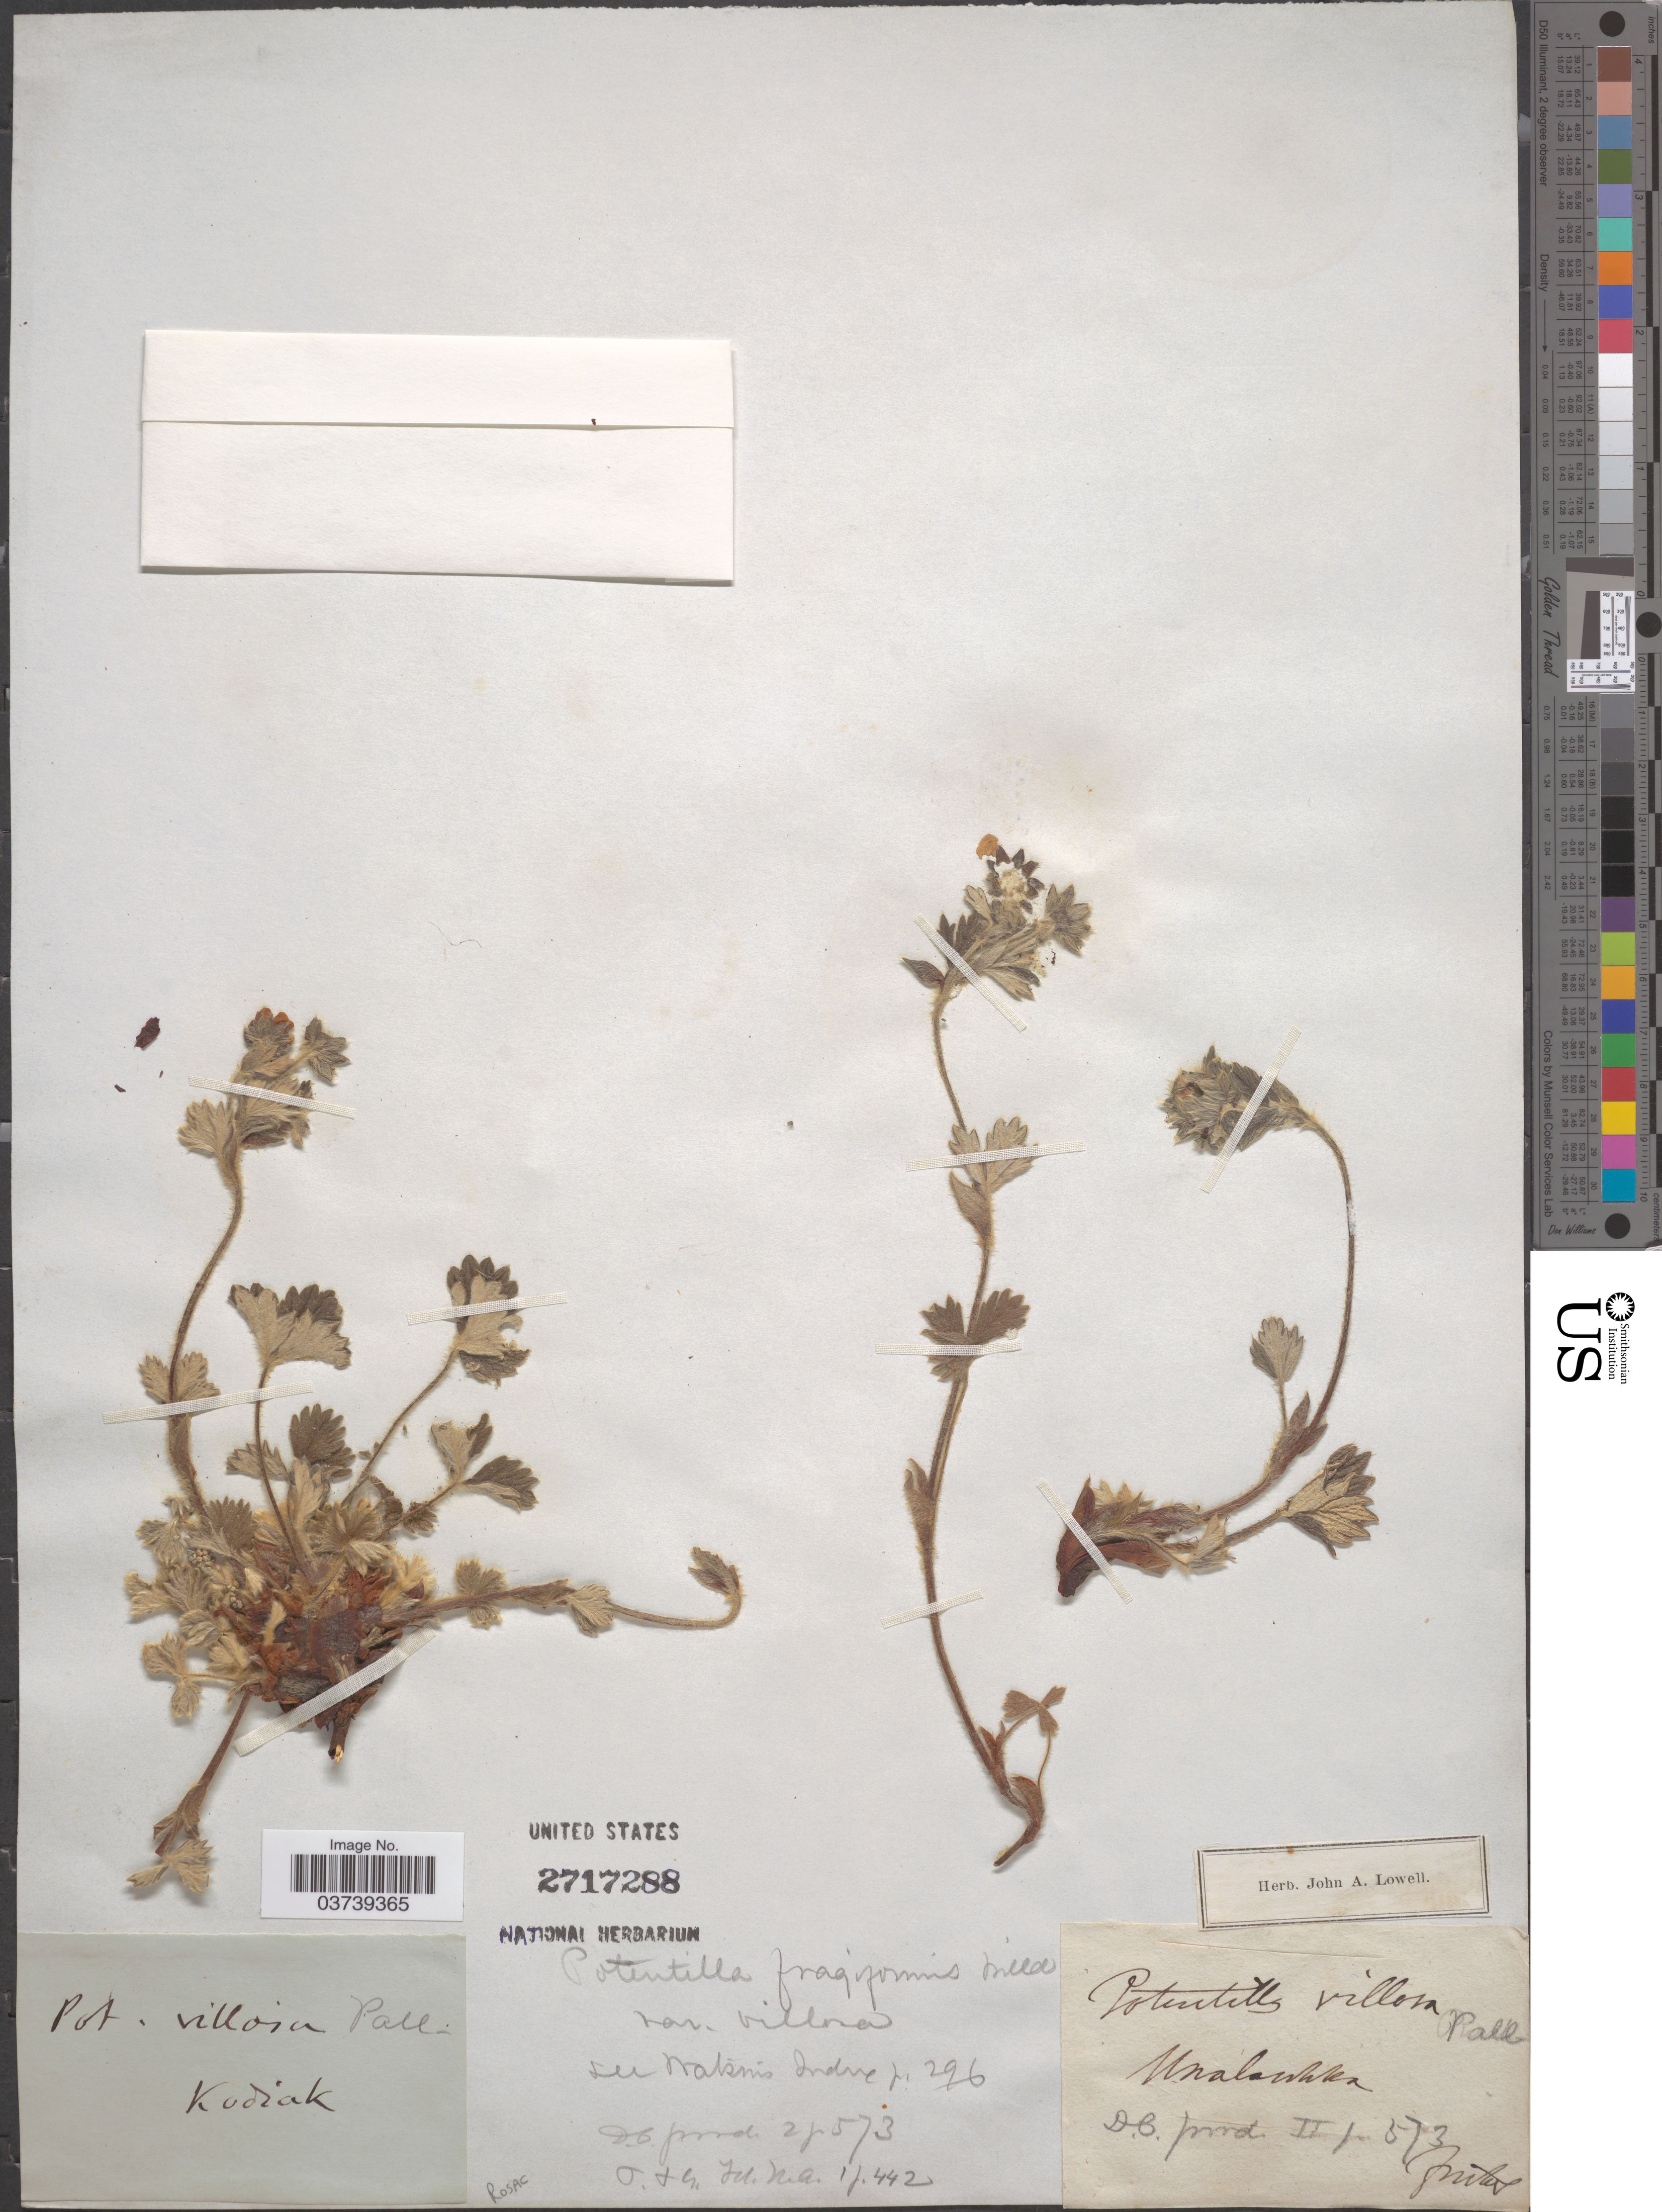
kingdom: Plantae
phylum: Tracheophyta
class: Magnoliopsida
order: Rosales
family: Rosaceae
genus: Potentilla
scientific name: Potentilla villosa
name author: Pall. ex Pursh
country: United States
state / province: Alaska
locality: Kodiak.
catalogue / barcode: US 2717288